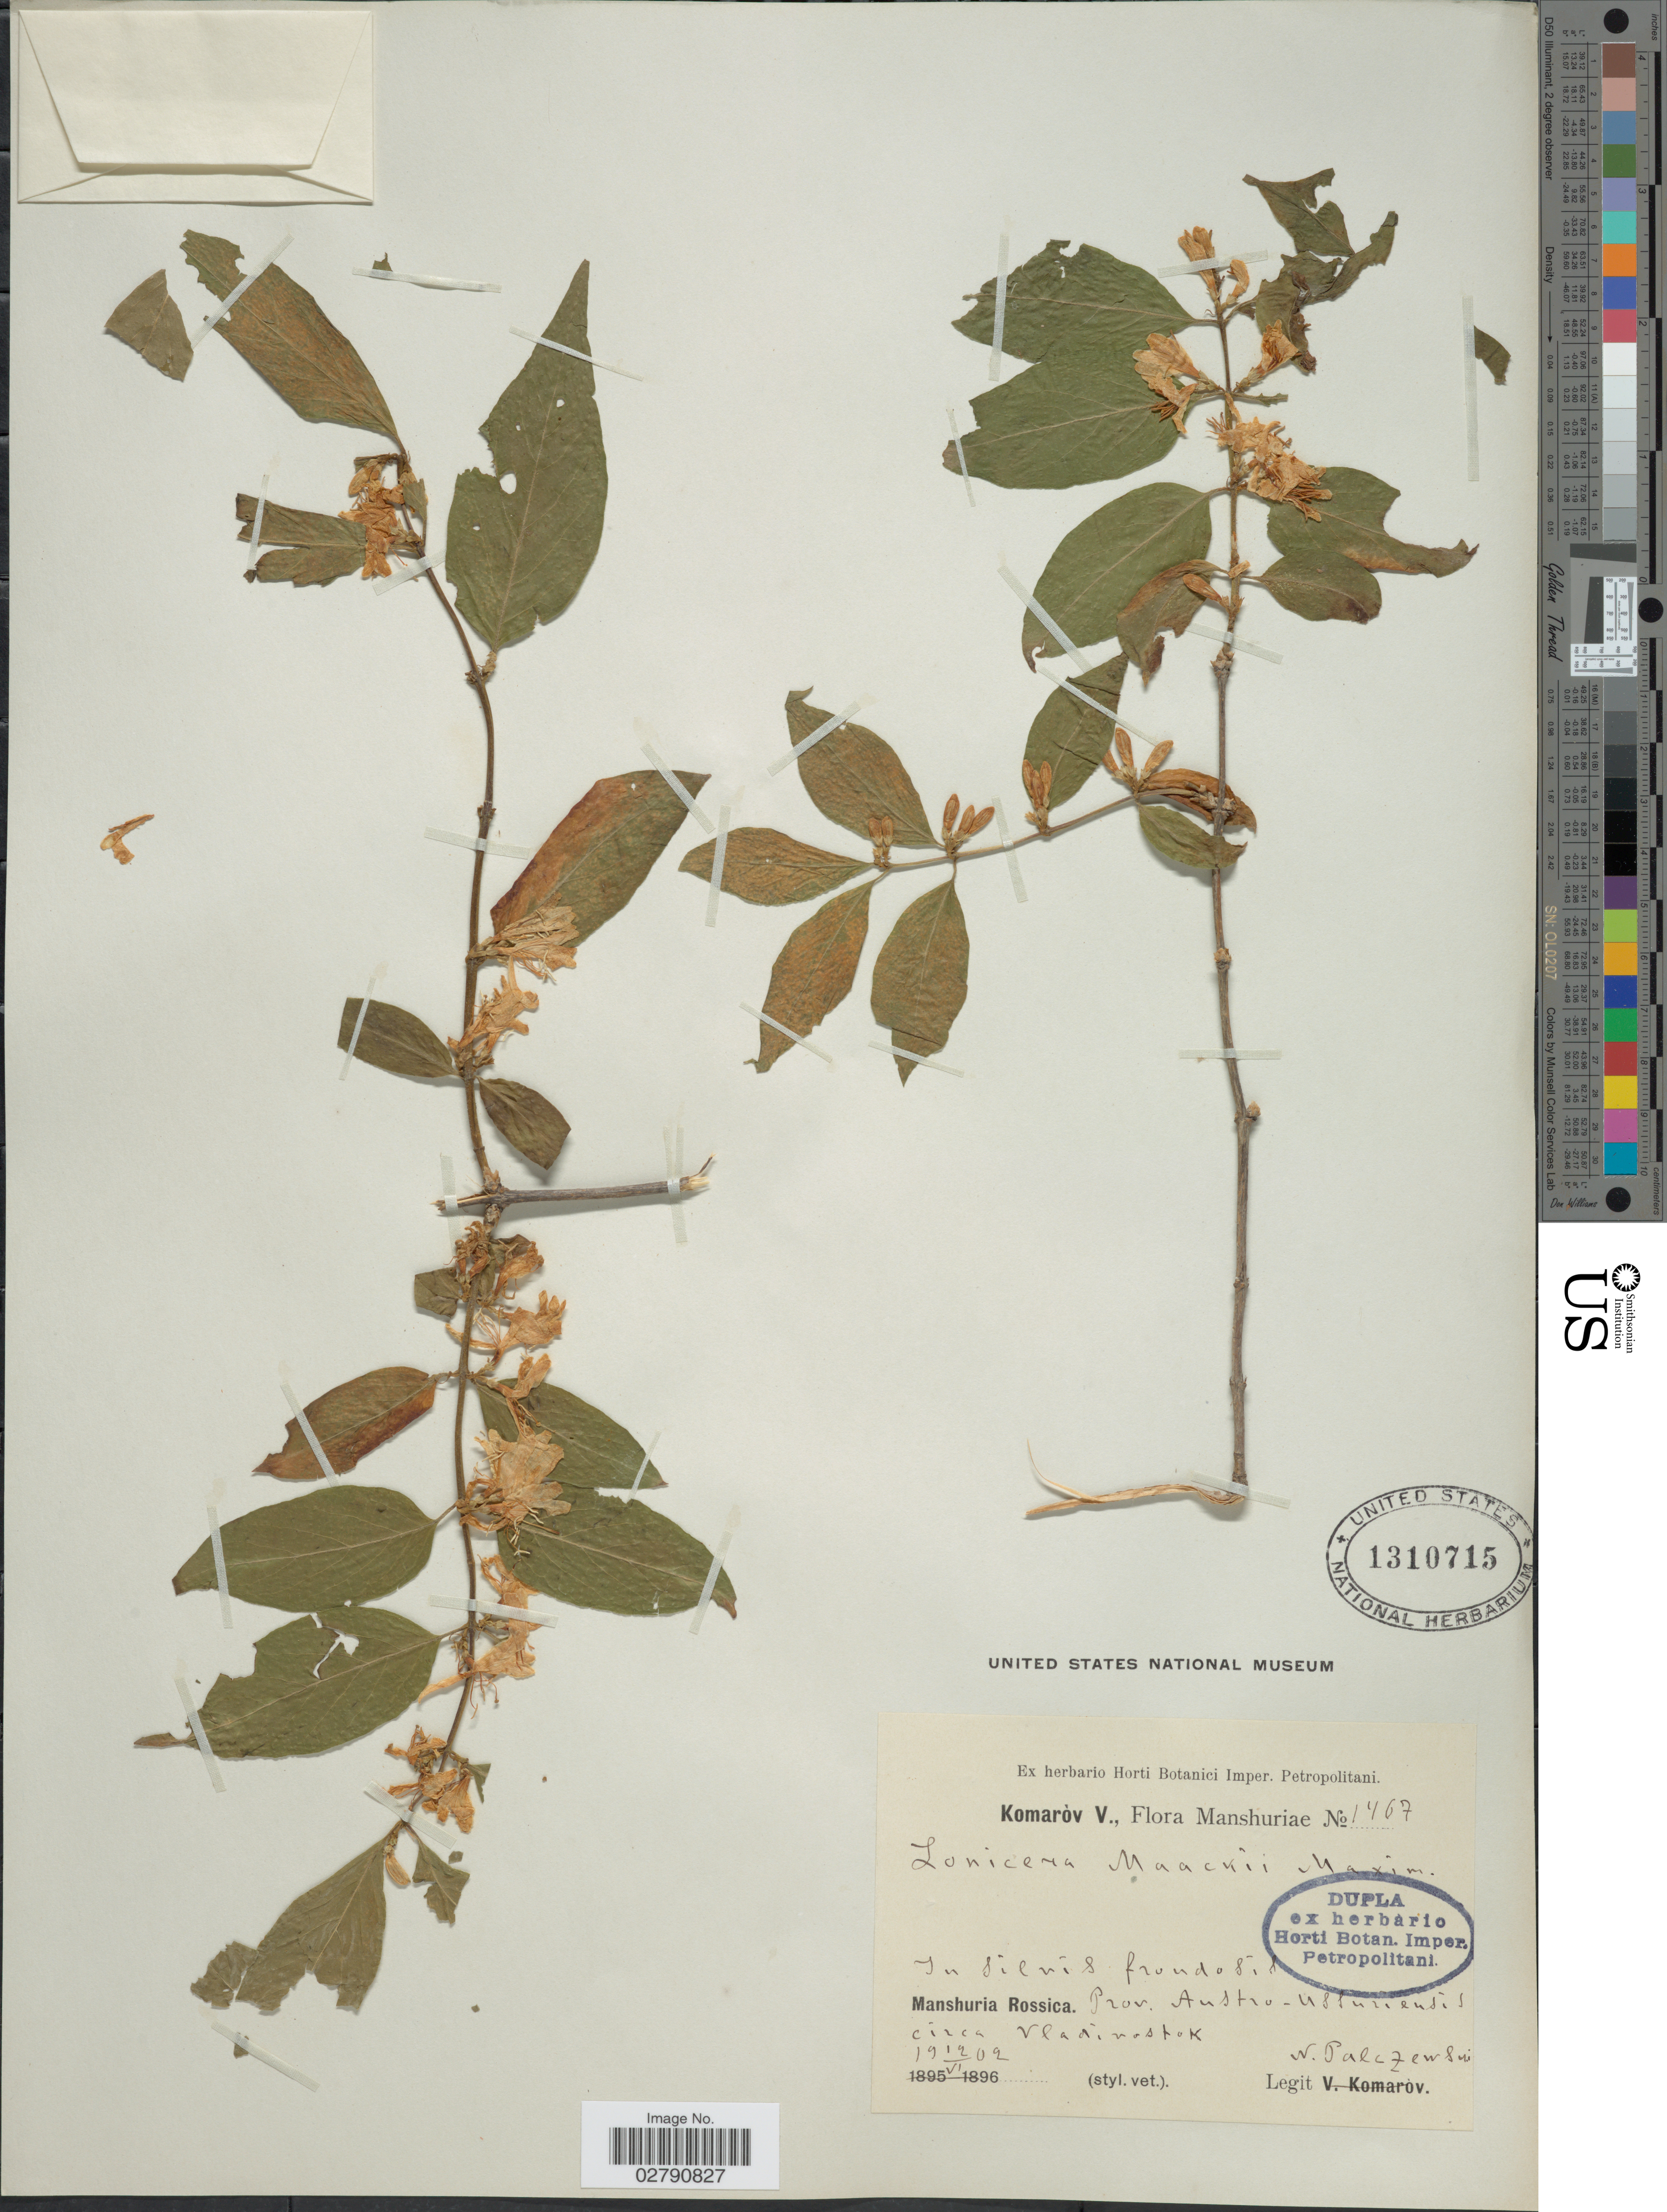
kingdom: Plantae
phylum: Tracheophyta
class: Magnoliopsida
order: Dipsacales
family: Caprifoliaceae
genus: Lonicera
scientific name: Lonicera maackii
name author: (Rupr.) Maxim.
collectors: N. Palczevsky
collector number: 1467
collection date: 1912-06-12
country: Russian Federation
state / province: Primorsky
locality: Manshuriae. Manshuria Rossica. Prov. Austro-uffuriendis circa Vladivostok.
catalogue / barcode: US 1310715